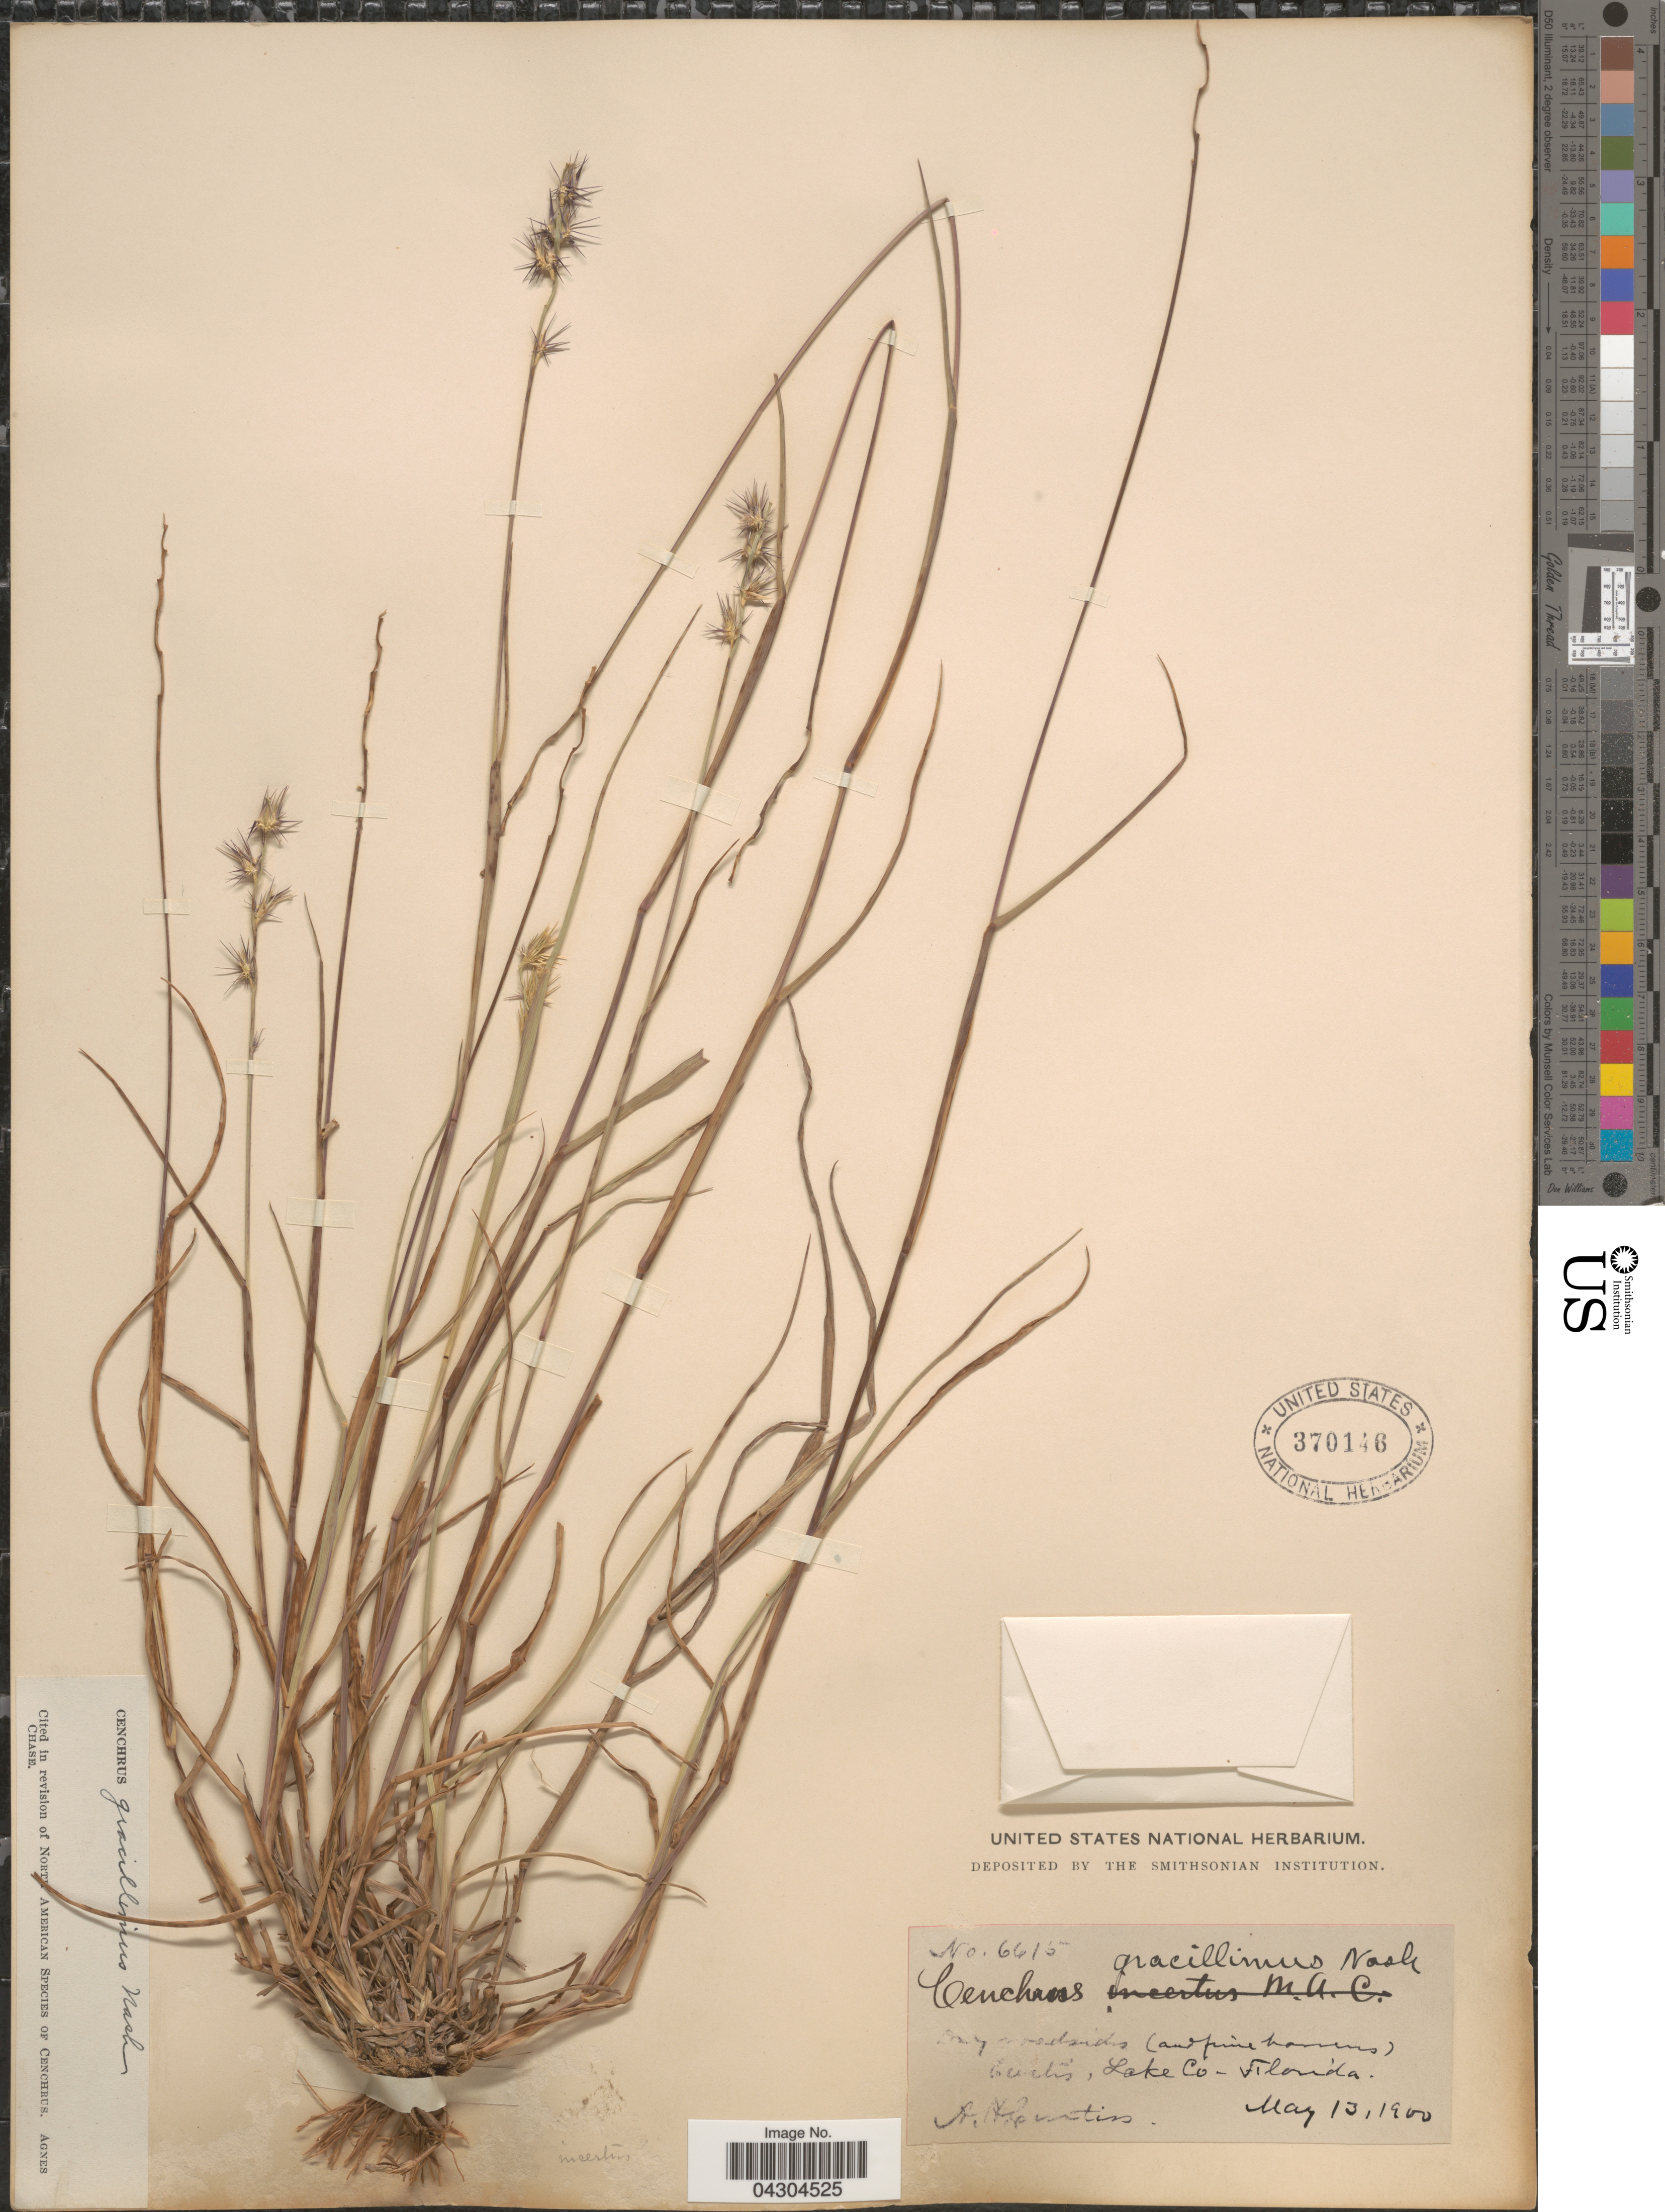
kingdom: Plantae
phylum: Tracheophyta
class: Liliopsida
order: Poales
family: Poaceae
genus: Cenchrus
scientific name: Cenchrus gracillimus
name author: Nash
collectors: A. H. Curtiss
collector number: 6615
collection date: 1900-05-13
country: United States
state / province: Florida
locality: Curtis, Lake Co.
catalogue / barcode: US 370146